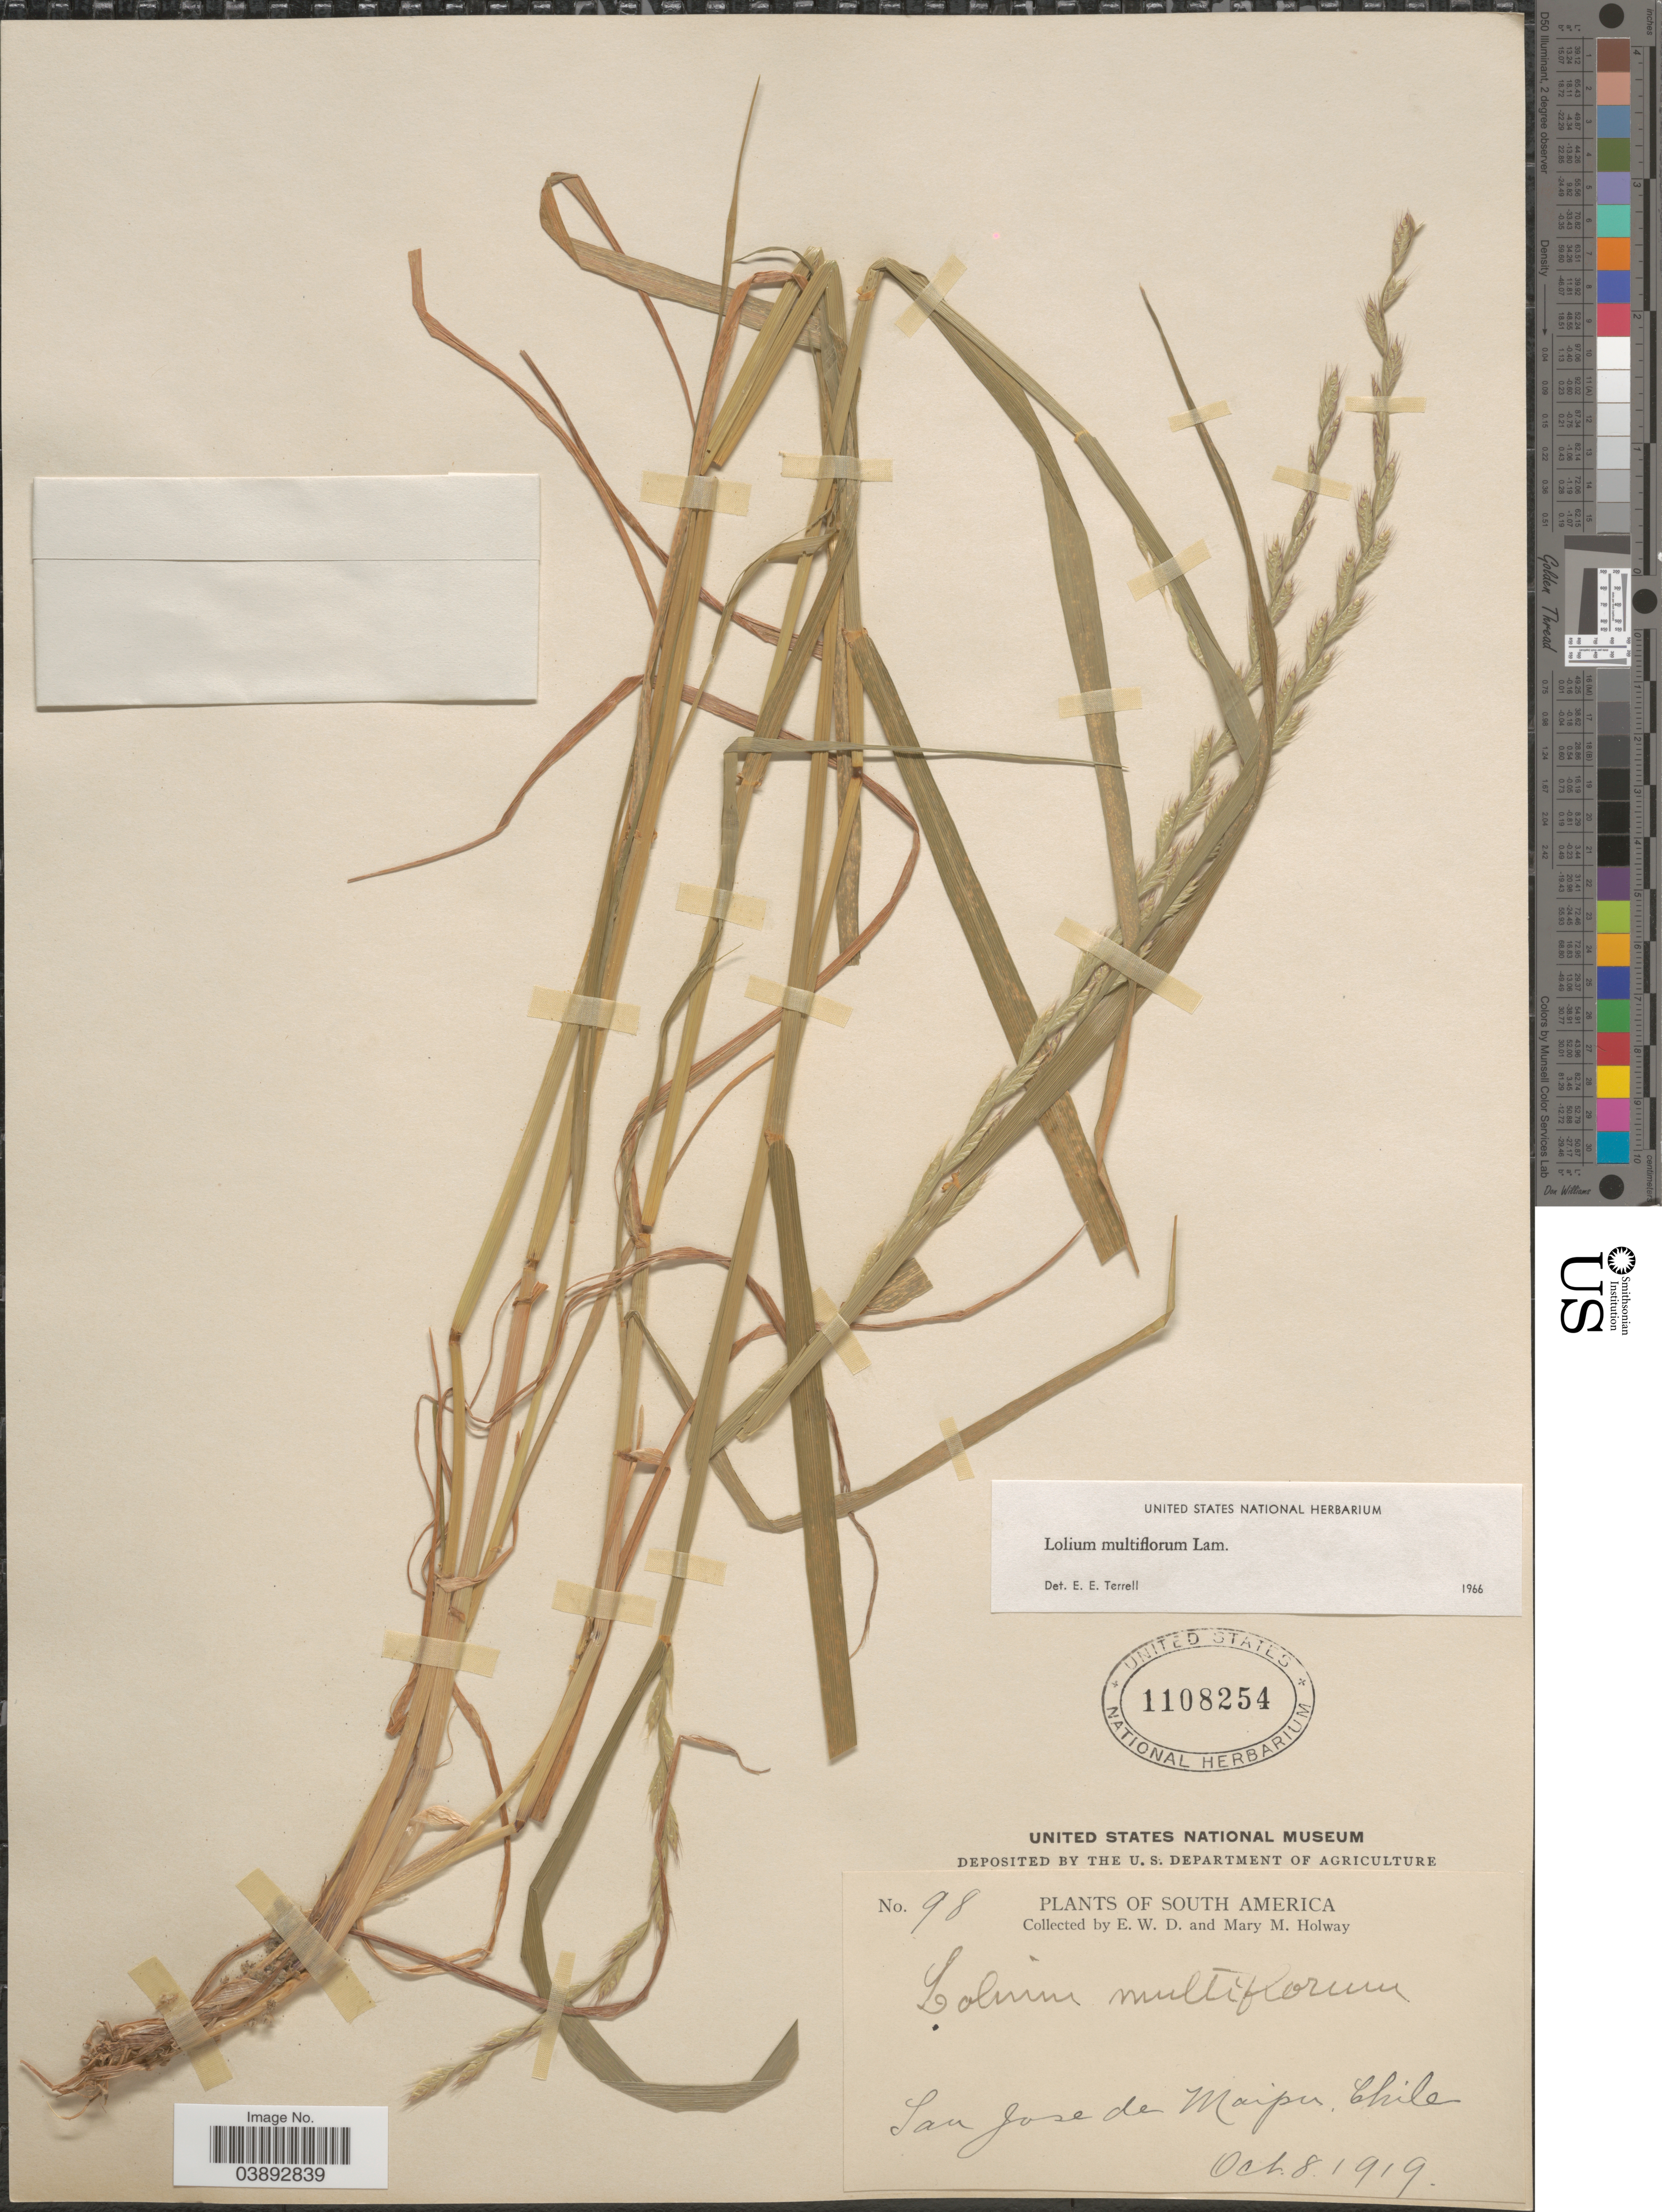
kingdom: Plantae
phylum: Tracheophyta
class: Liliopsida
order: Poales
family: Poaceae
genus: Lolium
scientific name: Lolium multiflorum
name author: Lam.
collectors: E. W. D. Holway & M. M. Holway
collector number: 98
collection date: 1919-10-08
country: Chile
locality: San Jose de Maipo.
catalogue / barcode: US 1108254